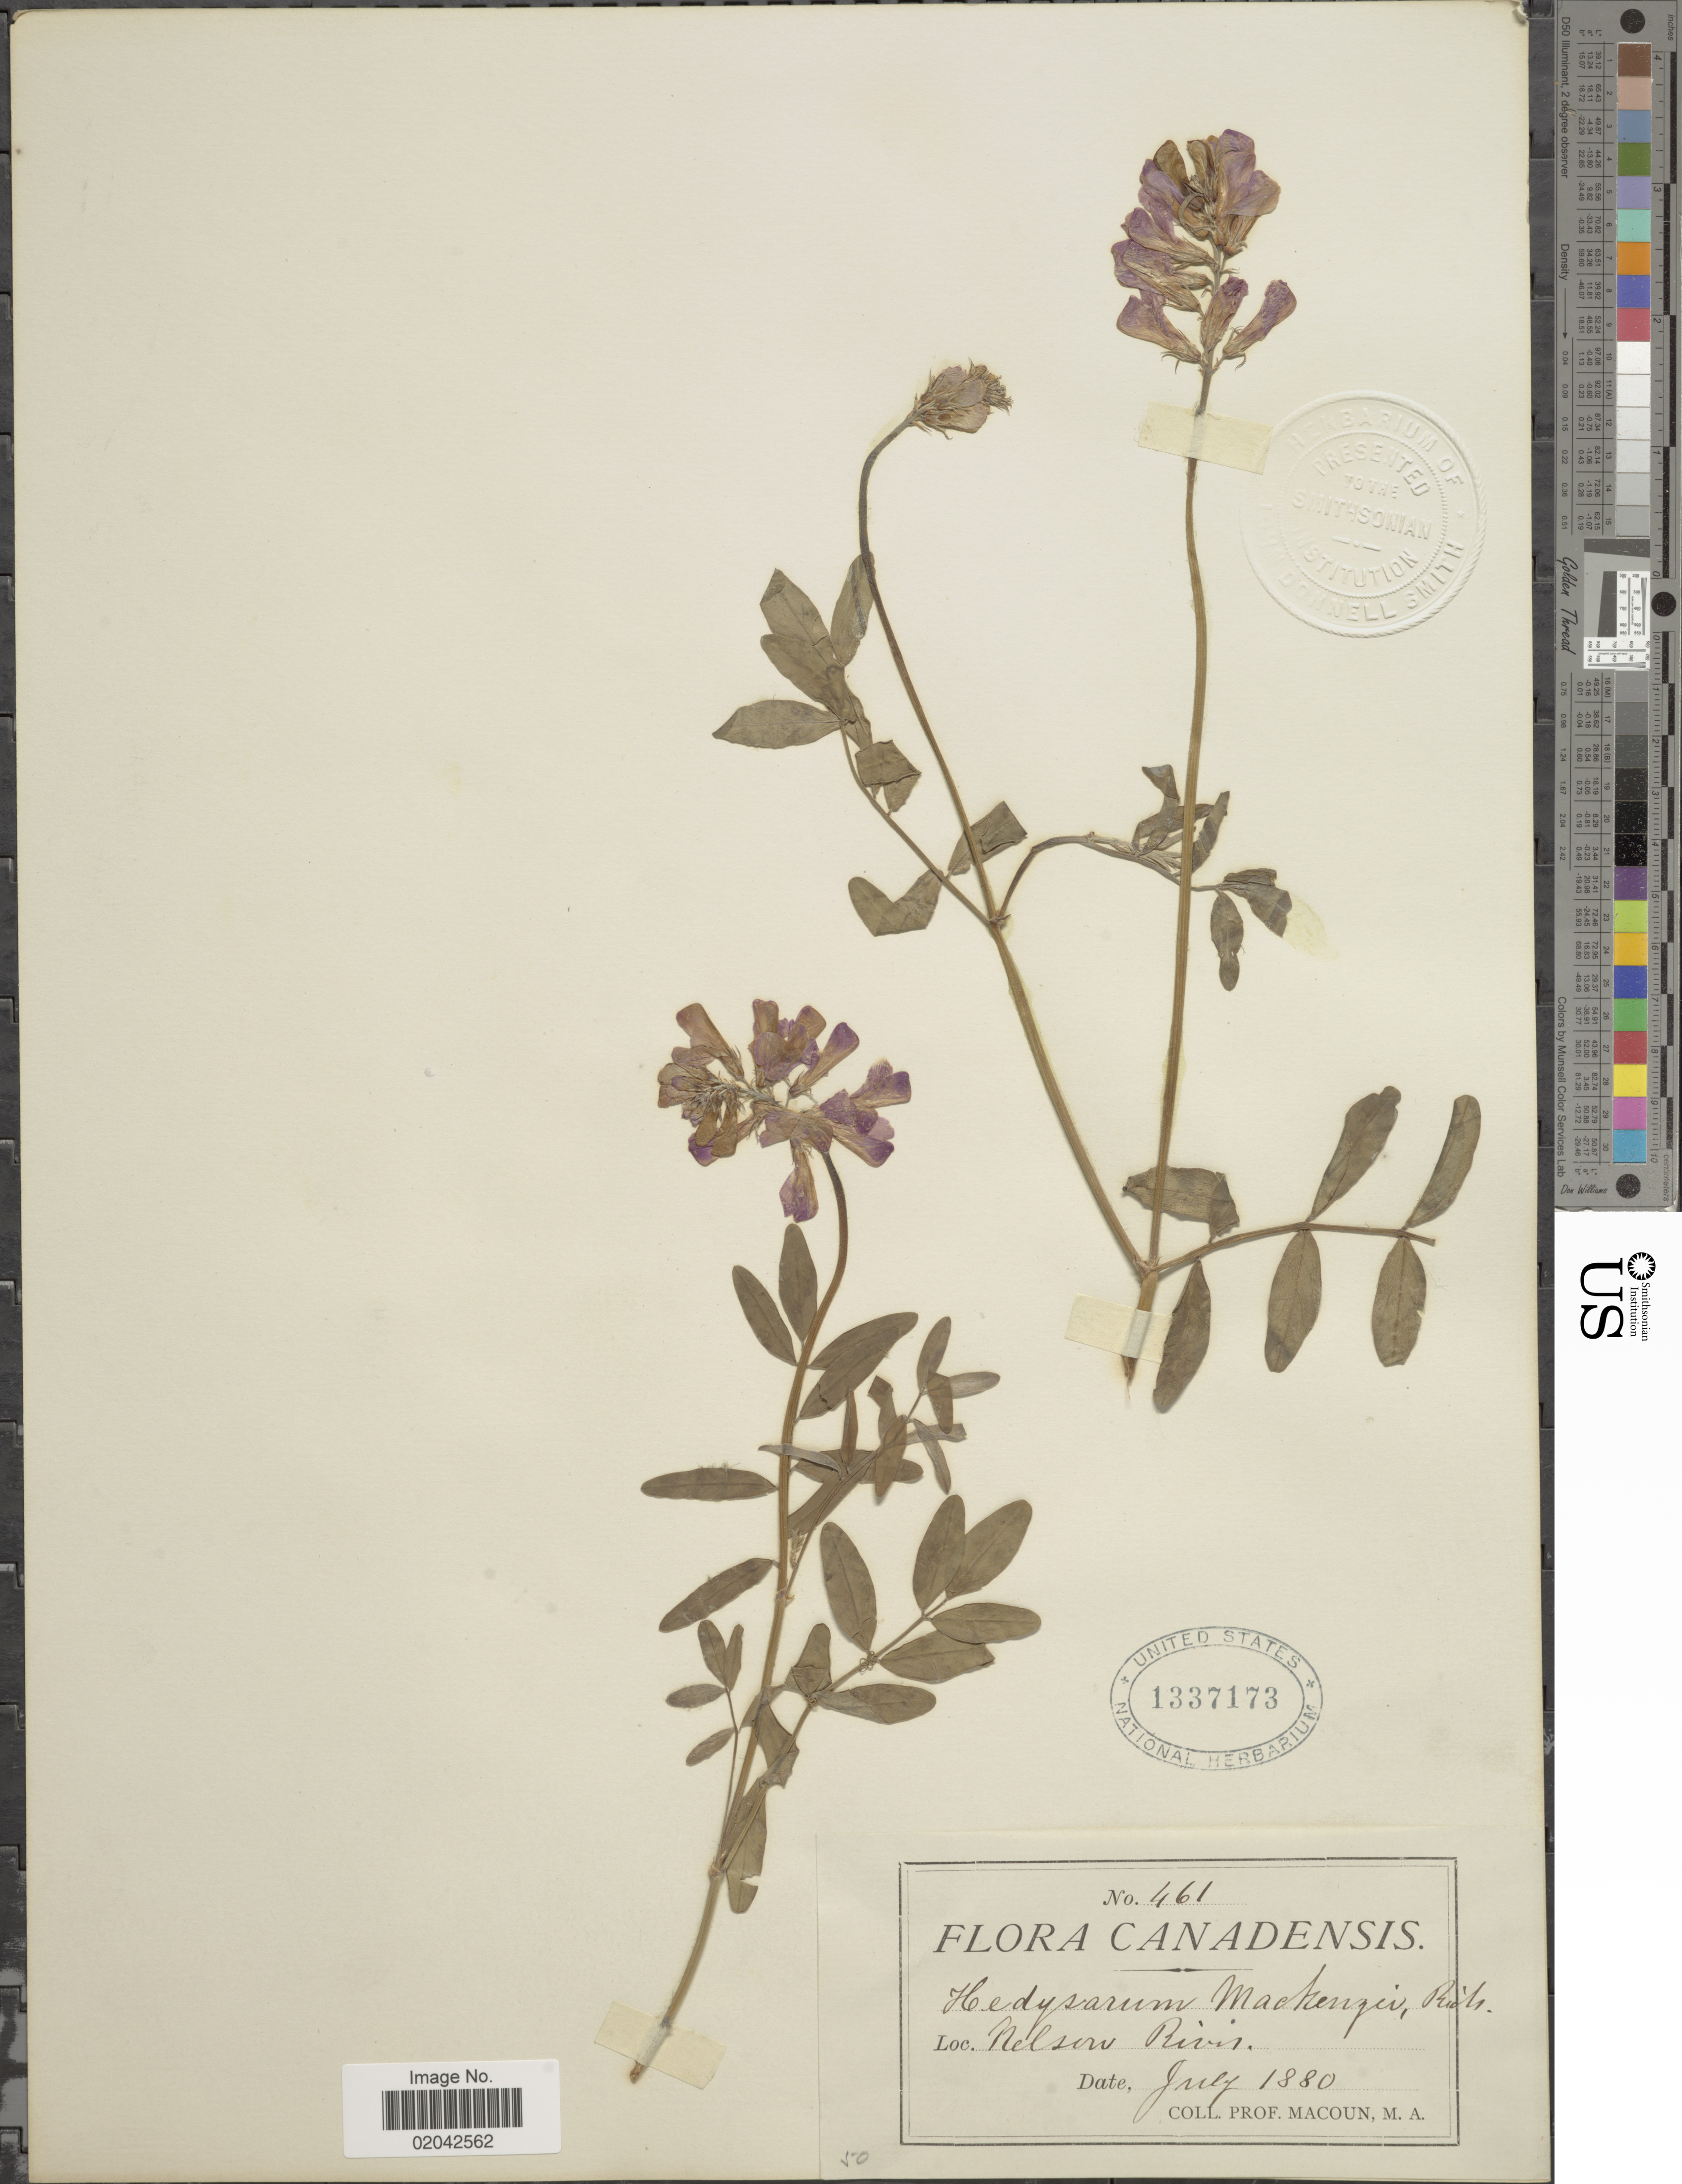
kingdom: Plantae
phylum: Tracheophyta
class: Magnoliopsida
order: Fabales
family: Fabaceae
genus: Hedysarum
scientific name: Hedysarum mackenziei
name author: Richardson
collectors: -- Macoun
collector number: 461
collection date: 1880-07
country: Canada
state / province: Manitoba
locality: Nelson River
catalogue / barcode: US 1337173